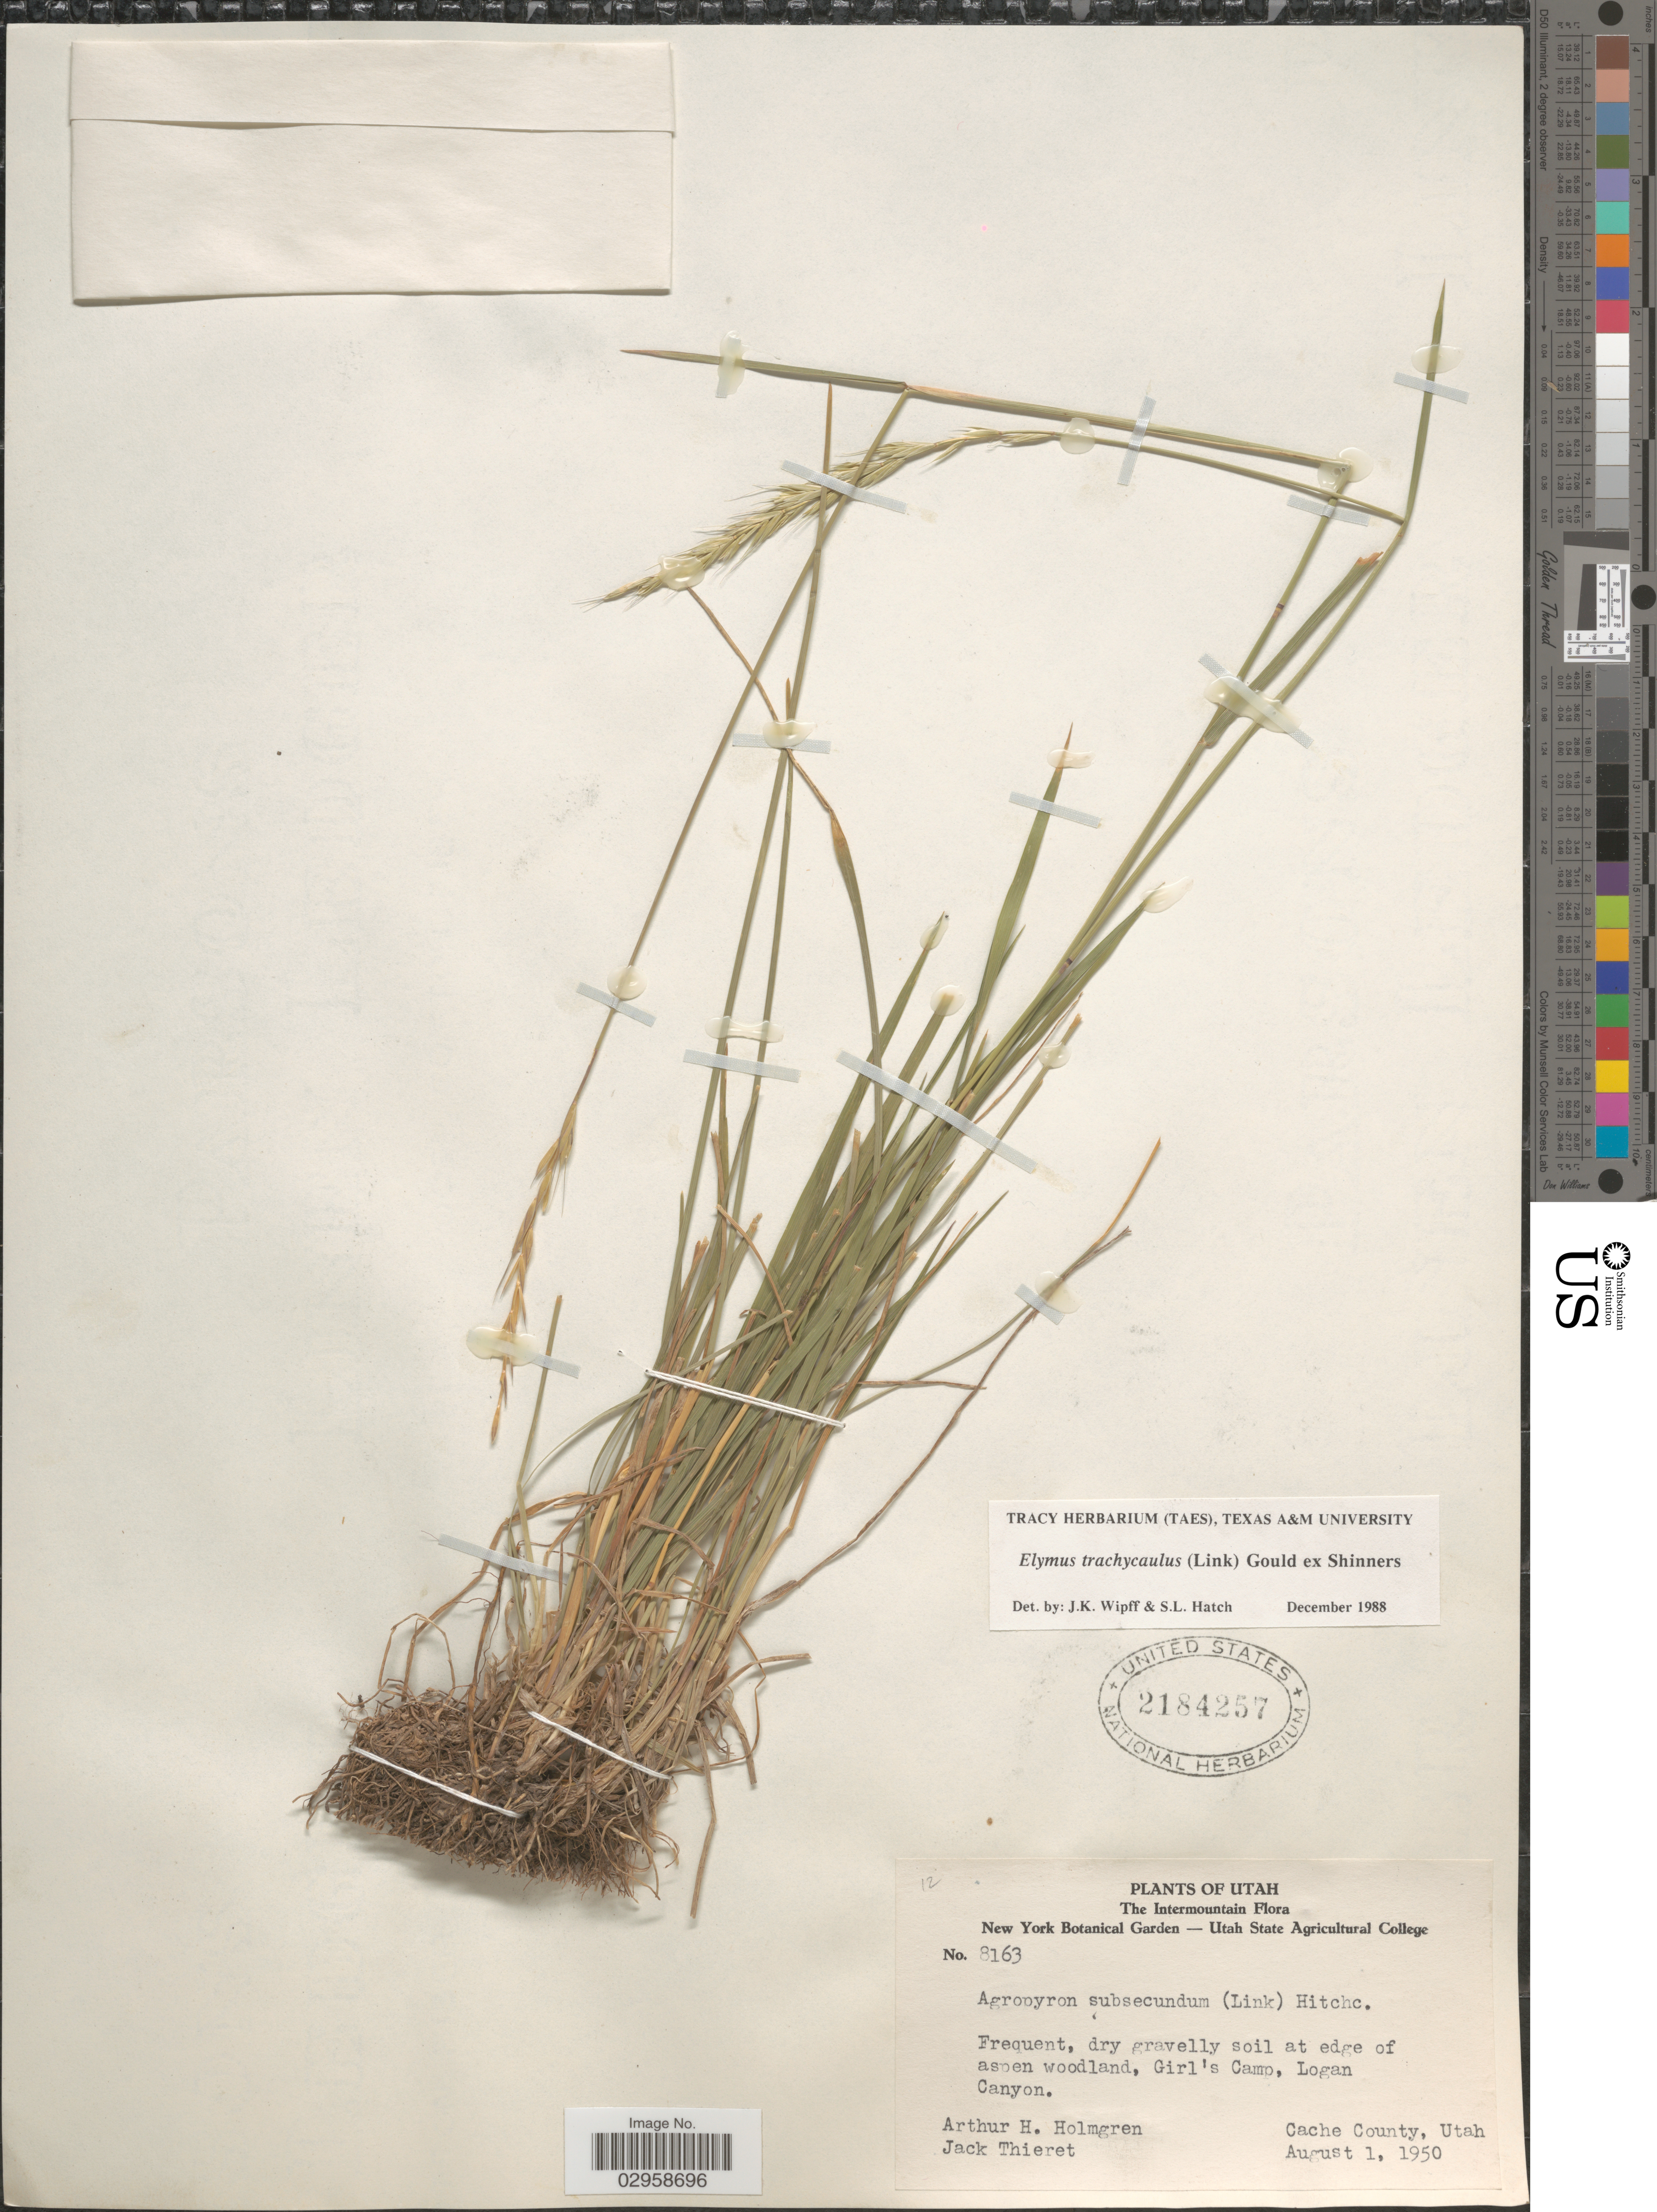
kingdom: Plantae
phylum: Tracheophyta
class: Liliopsida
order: Poales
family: Poaceae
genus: Elymus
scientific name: Elymus trachycaulus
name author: (Link) Gould ex Shinners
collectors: A. H. Holmgren & J. W. Thieret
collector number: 8163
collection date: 1950-08-01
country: United States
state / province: Utah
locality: The Intermountain. Girl's Camp, Logan Canyon. Cache County.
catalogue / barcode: US 2184257